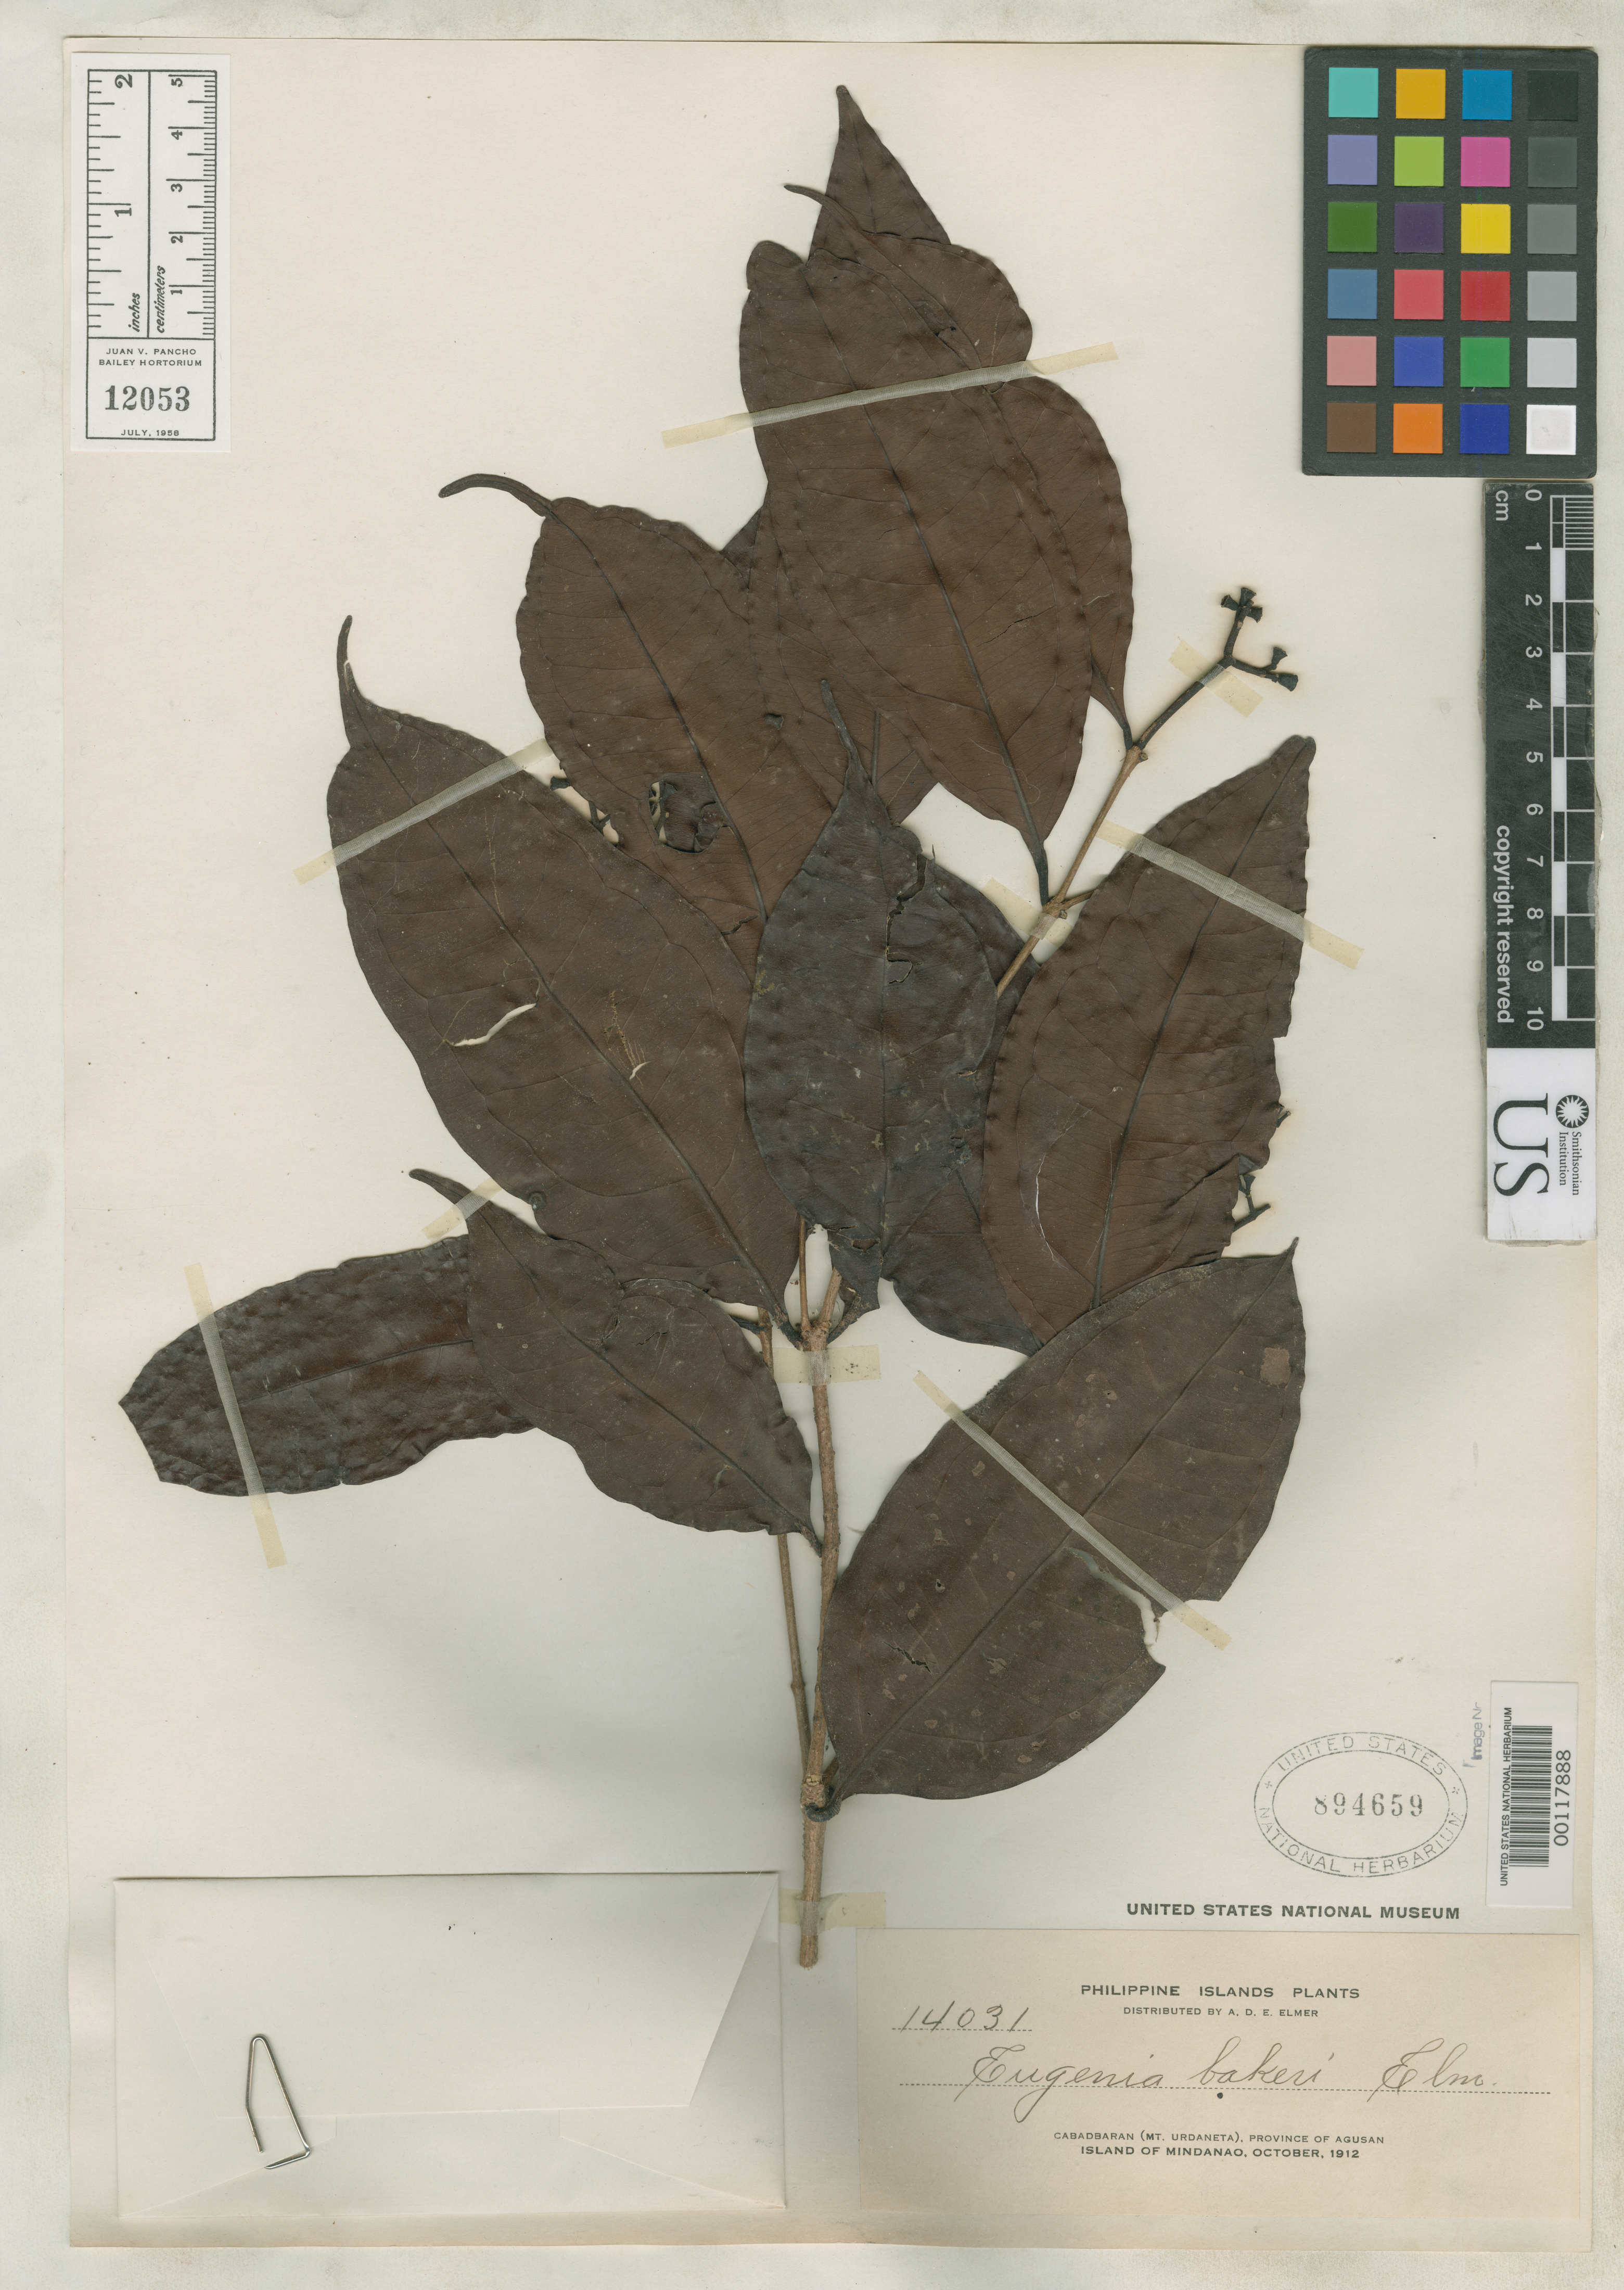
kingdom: Plantae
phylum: Tracheophyta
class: Magnoliopsida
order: Myrtales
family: Myrtaceae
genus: Eugenia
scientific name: Eugenia bakeri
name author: Elmer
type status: Isotype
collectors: A. D. E. Elmer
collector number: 14031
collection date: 1912-10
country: Philippines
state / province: Caraga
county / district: Agusan del Norte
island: Mindanao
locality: Cabadbaran (Mt. Urdaneta), Province of Agusan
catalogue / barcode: US 894659